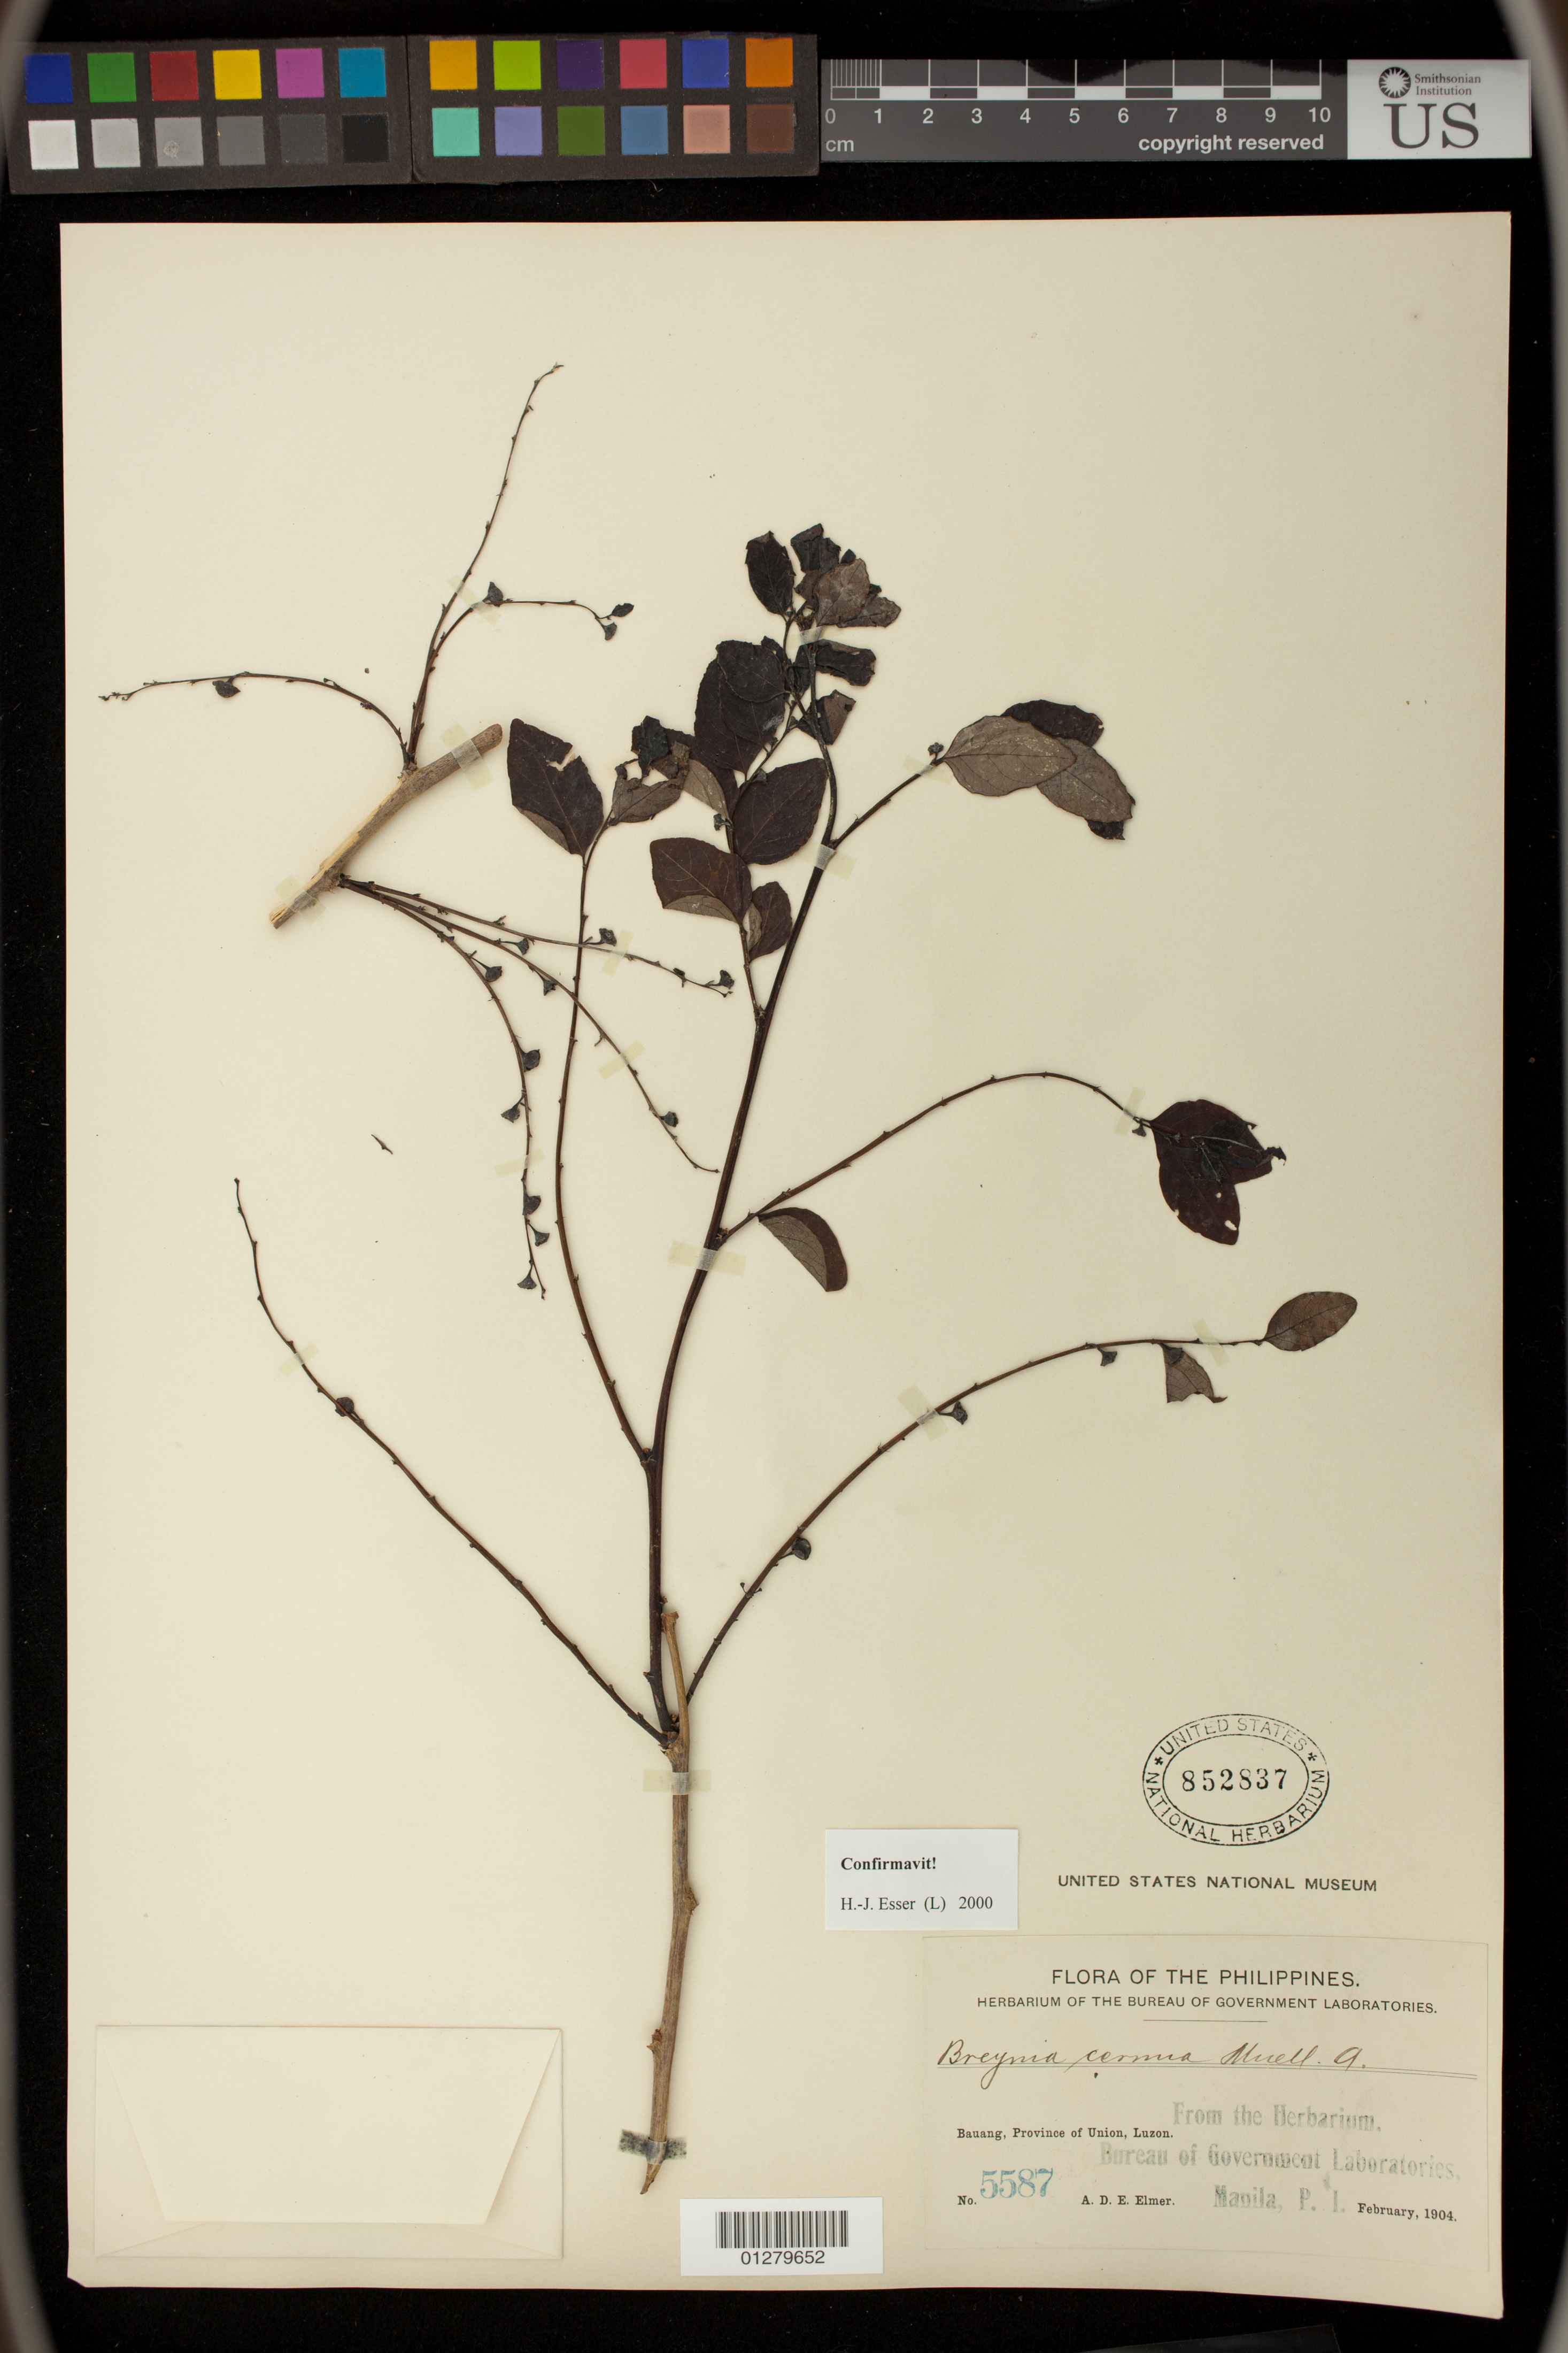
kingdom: Plantae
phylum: Tracheophyta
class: Magnoliopsida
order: Malpighiales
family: Phyllanthaceae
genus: Breynia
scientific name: Breynia cernua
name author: (Poir.) Müll. Arg.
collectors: A. D. E. Elmer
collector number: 5587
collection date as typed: Feb 1904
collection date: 1904-02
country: Philippines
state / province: Ilocos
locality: Bauang, Province of Union, Luzon.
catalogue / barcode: US 852837